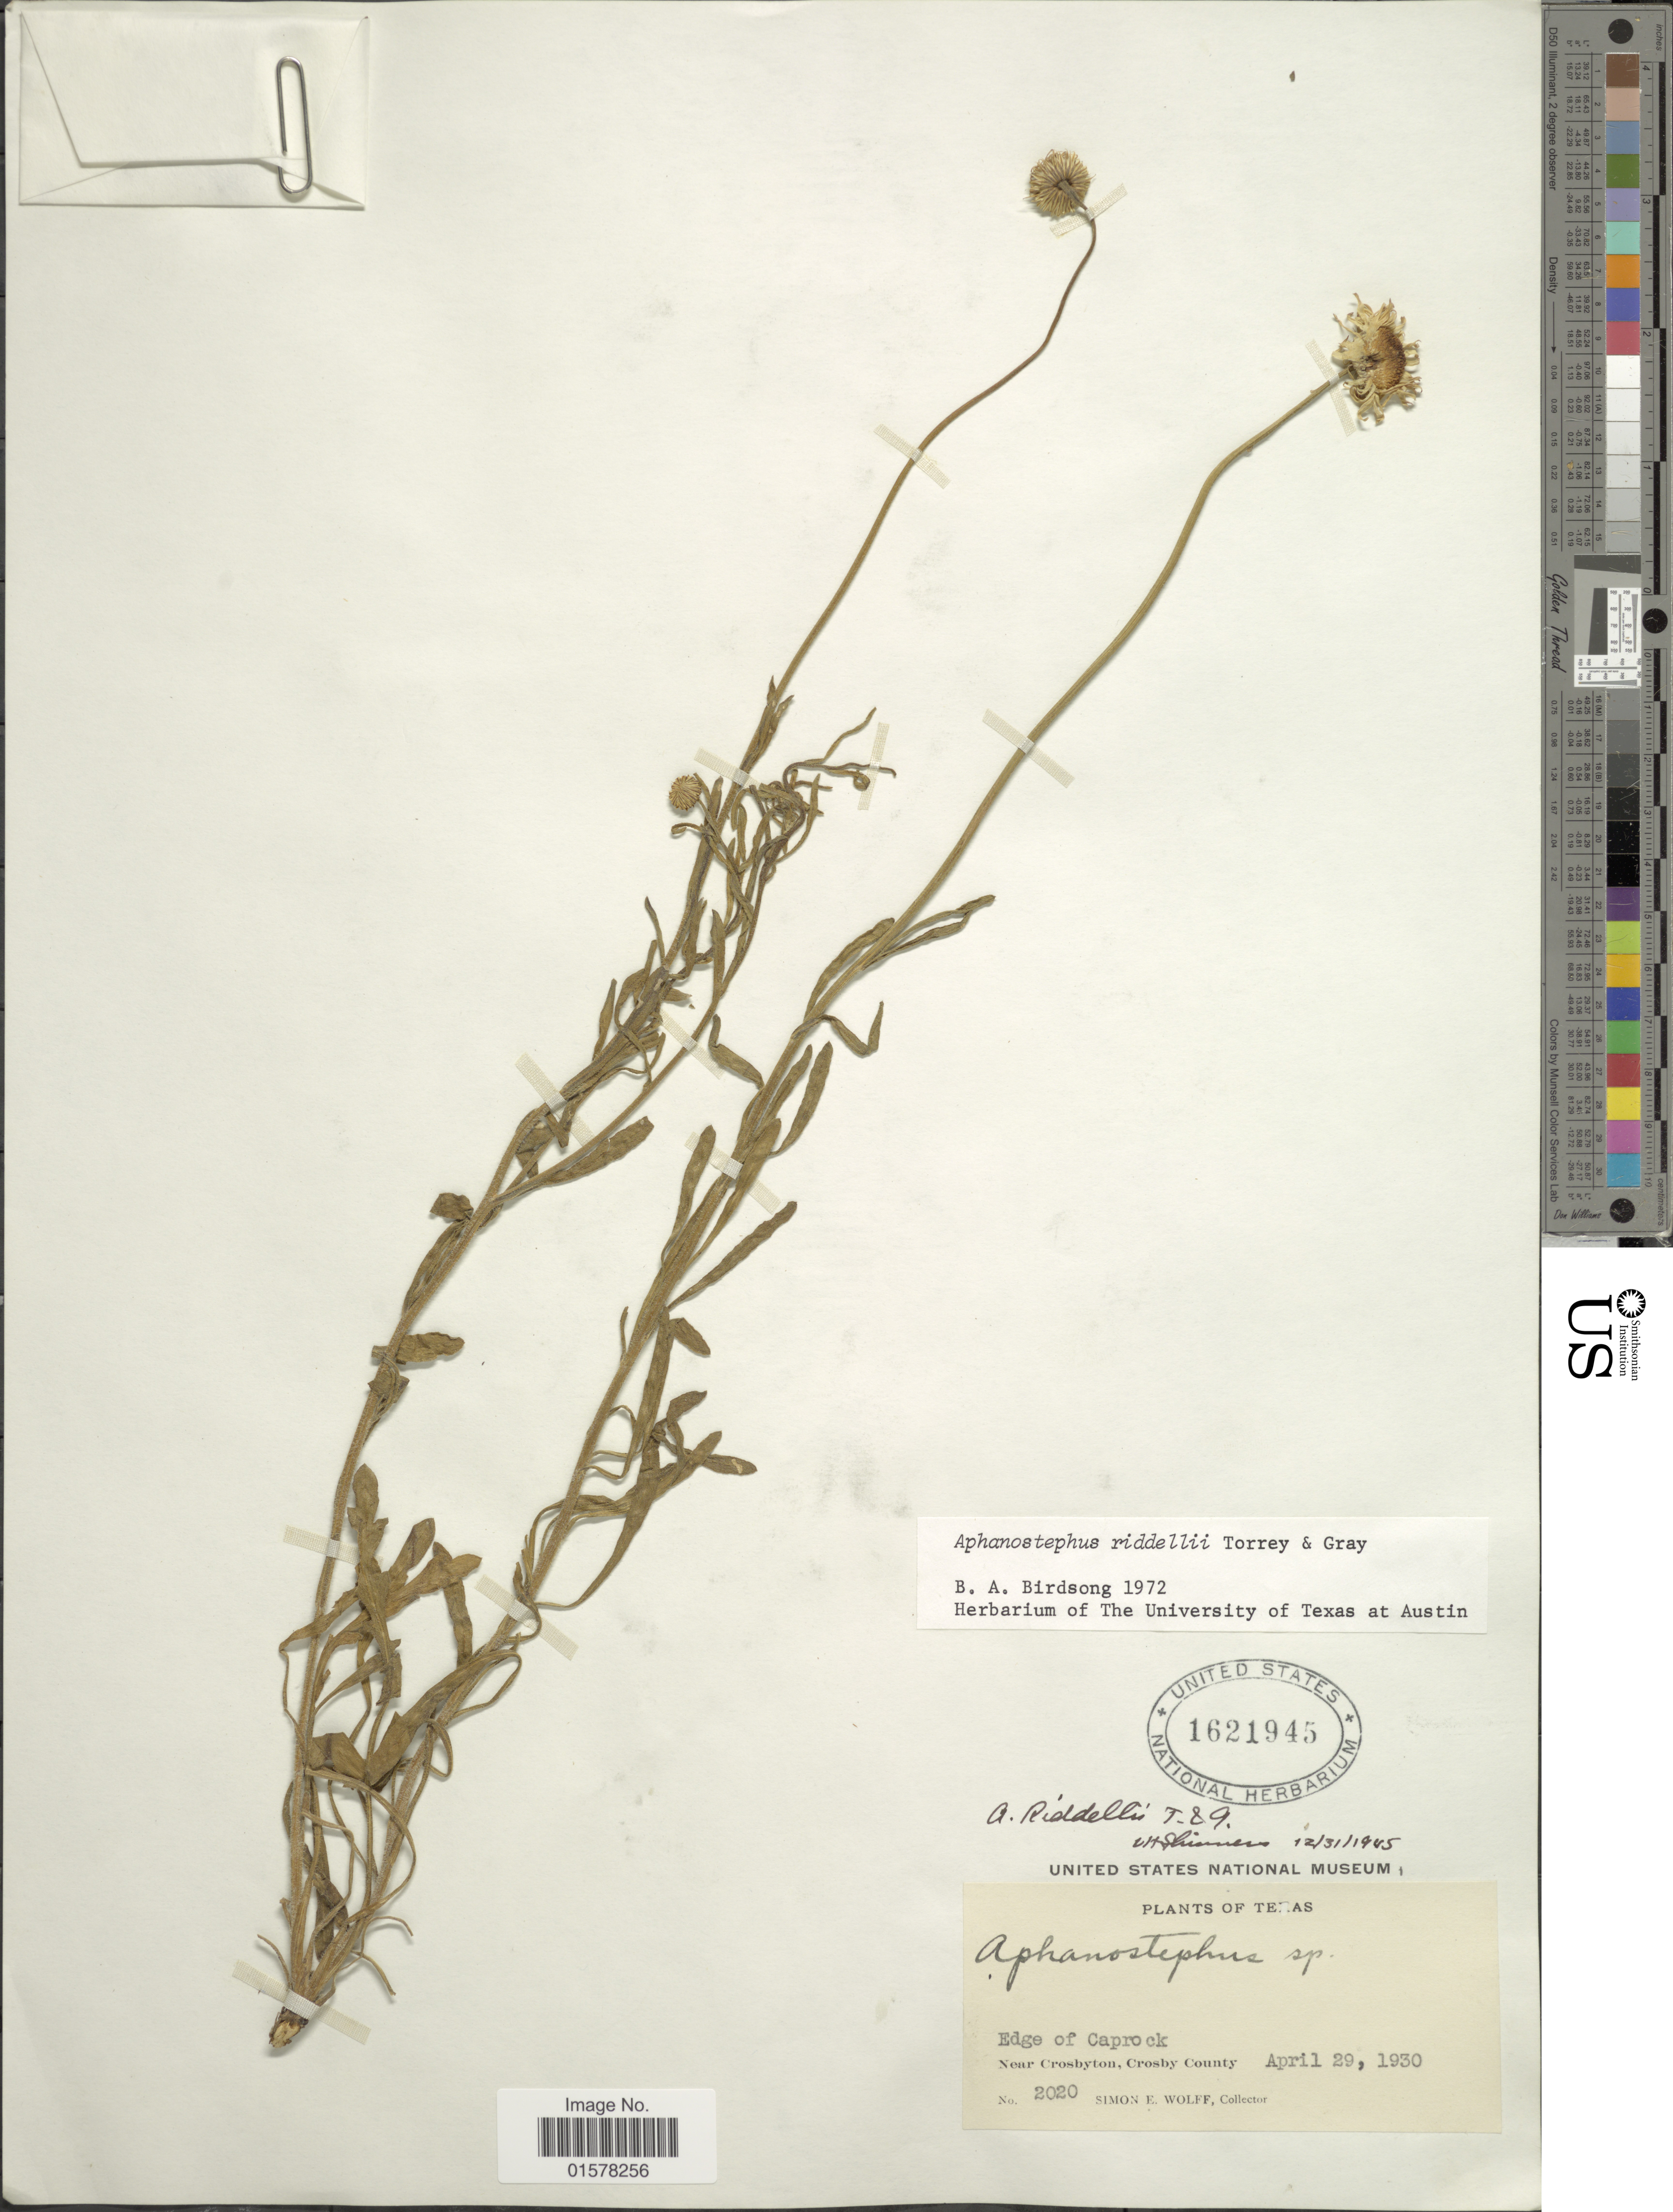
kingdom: Plantae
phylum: Tracheophyta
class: Magnoliopsida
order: Asterales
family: Asteraceae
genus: Aphanostephus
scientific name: Aphanostephus riddellii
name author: Torr. & A. Gray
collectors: S. E. Wolff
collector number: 2020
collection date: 1930-04-29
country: United States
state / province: Texas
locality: Texas. Edge of Caprock. Near Crosbyton, Crosby County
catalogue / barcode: US 1621945